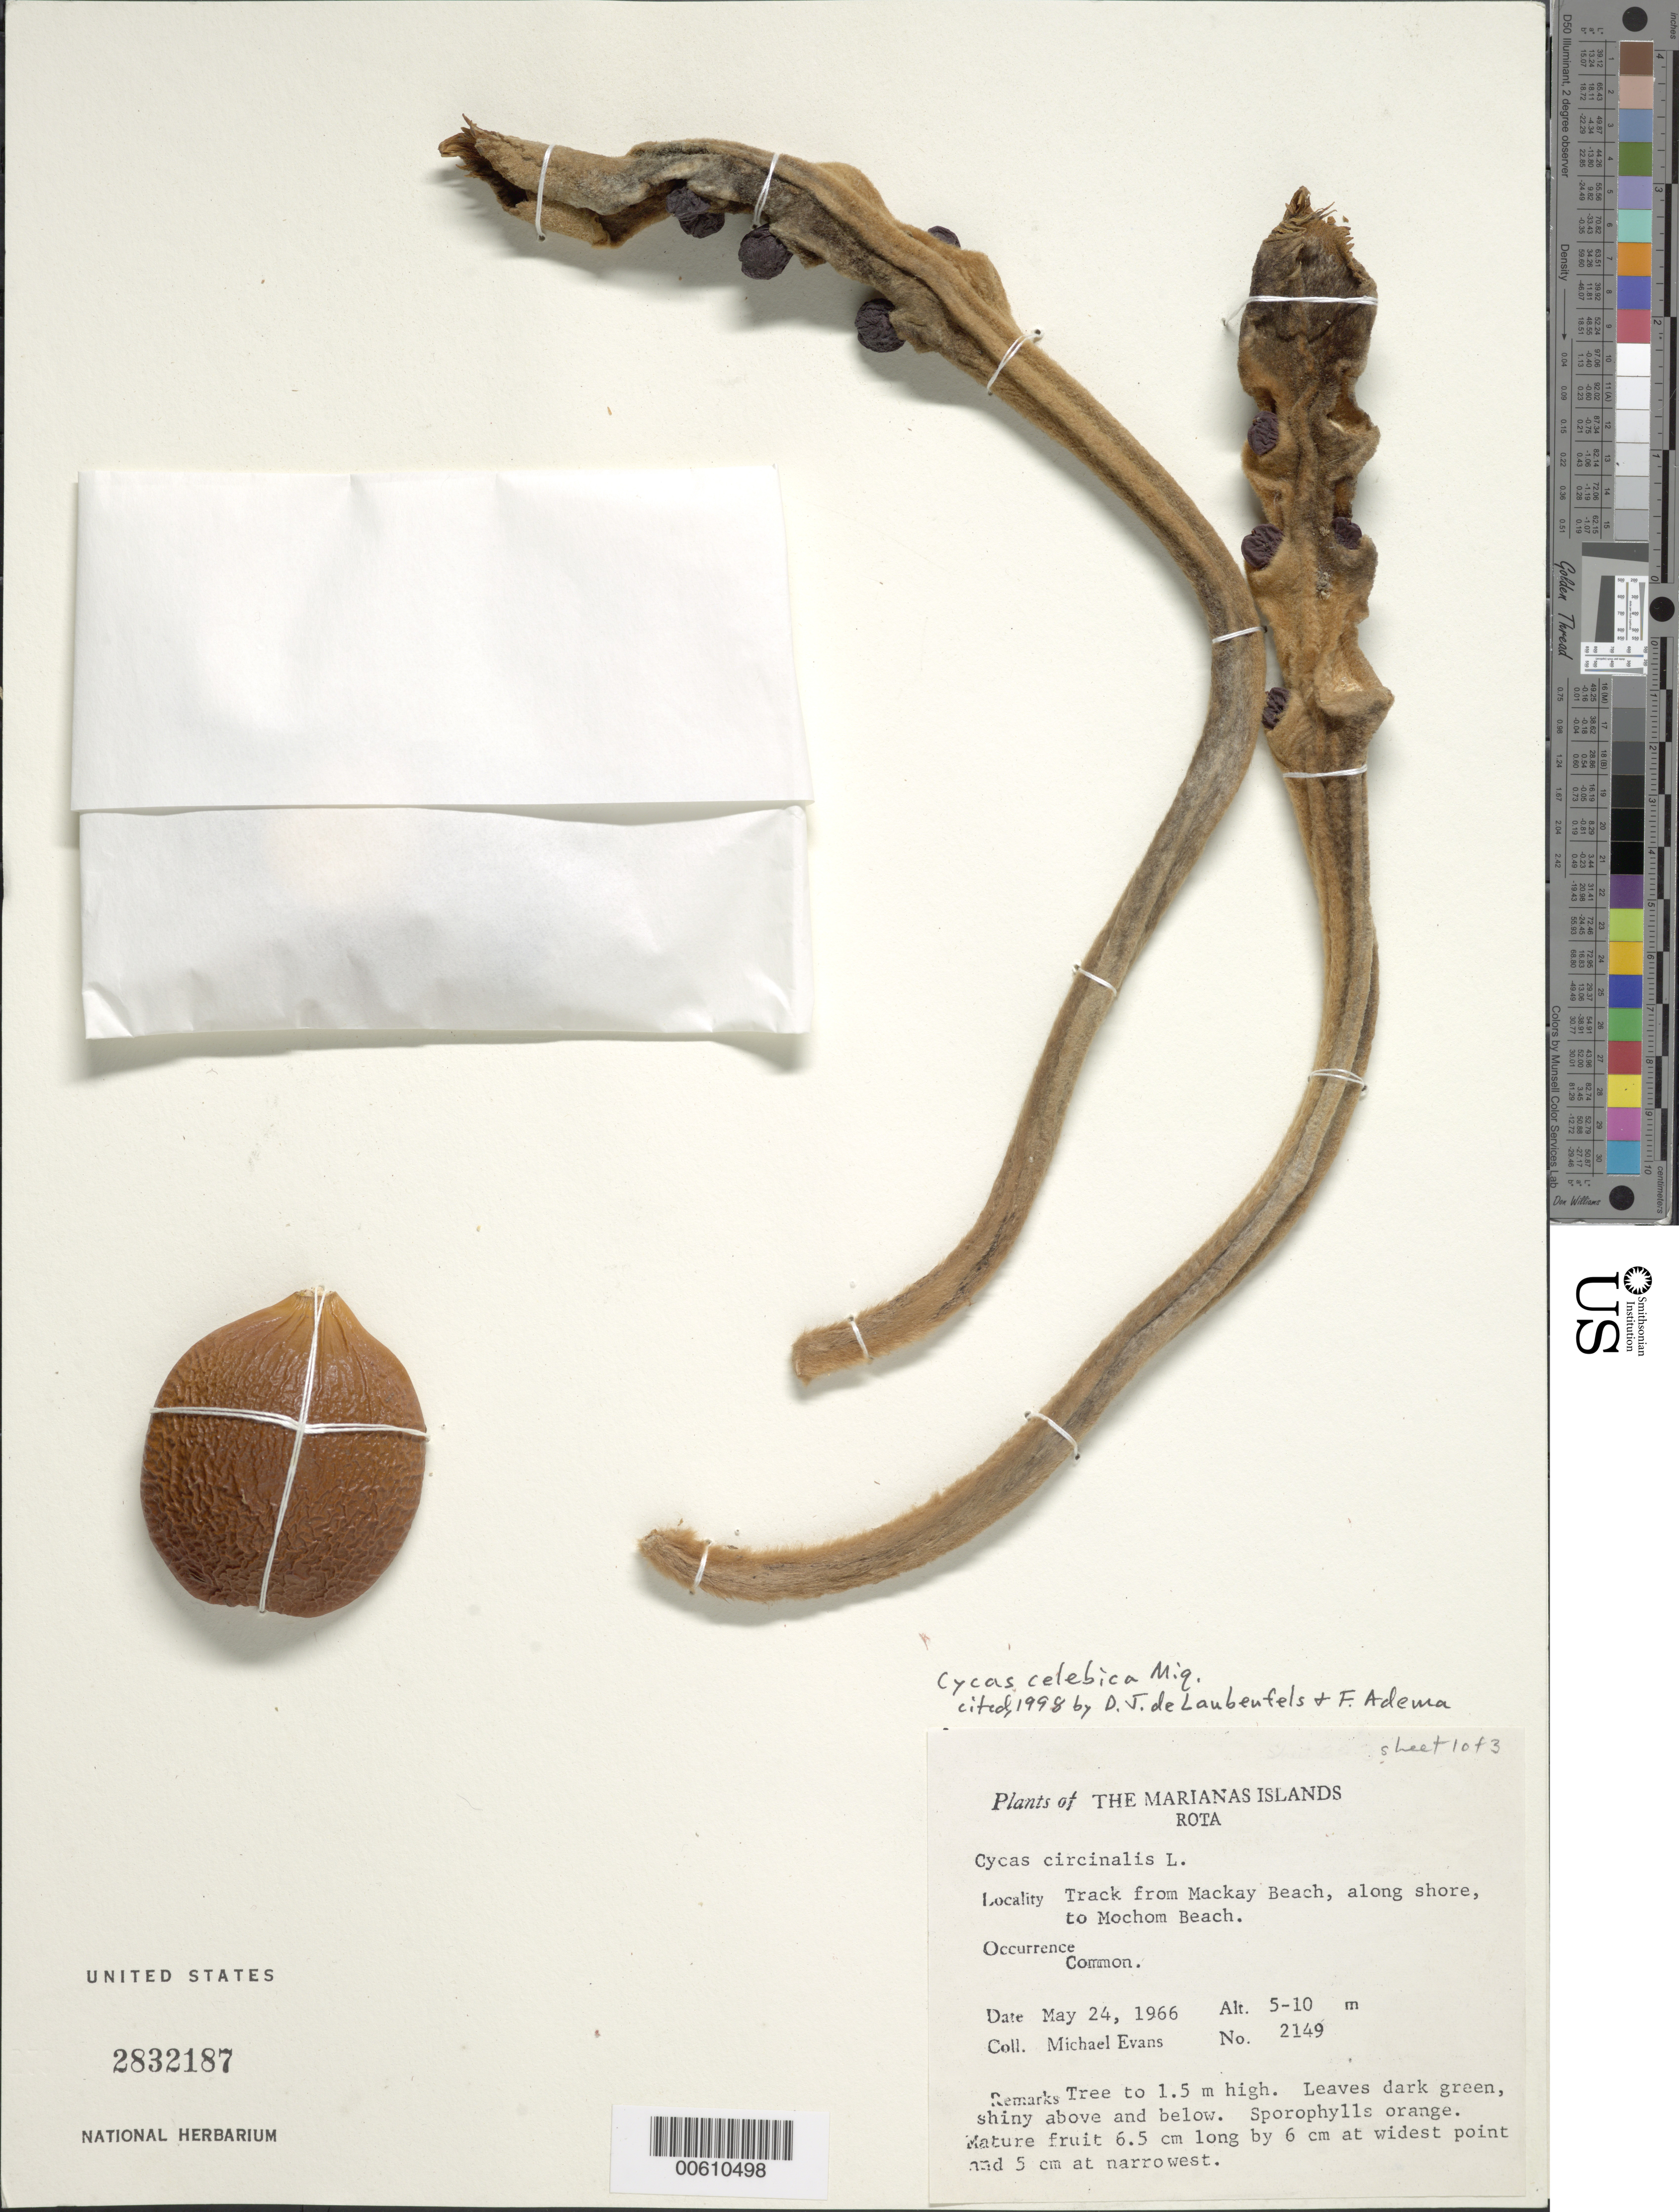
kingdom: Plantae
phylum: Tracheophyta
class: Cycadopsida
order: Cycadales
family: Cycadaceae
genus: Cycas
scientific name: Cycas celebica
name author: Miq.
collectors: M. Evans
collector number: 2149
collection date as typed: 24 May 1966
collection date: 1966-05-24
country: Northern Mariana Islands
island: Rota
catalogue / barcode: US 2832187